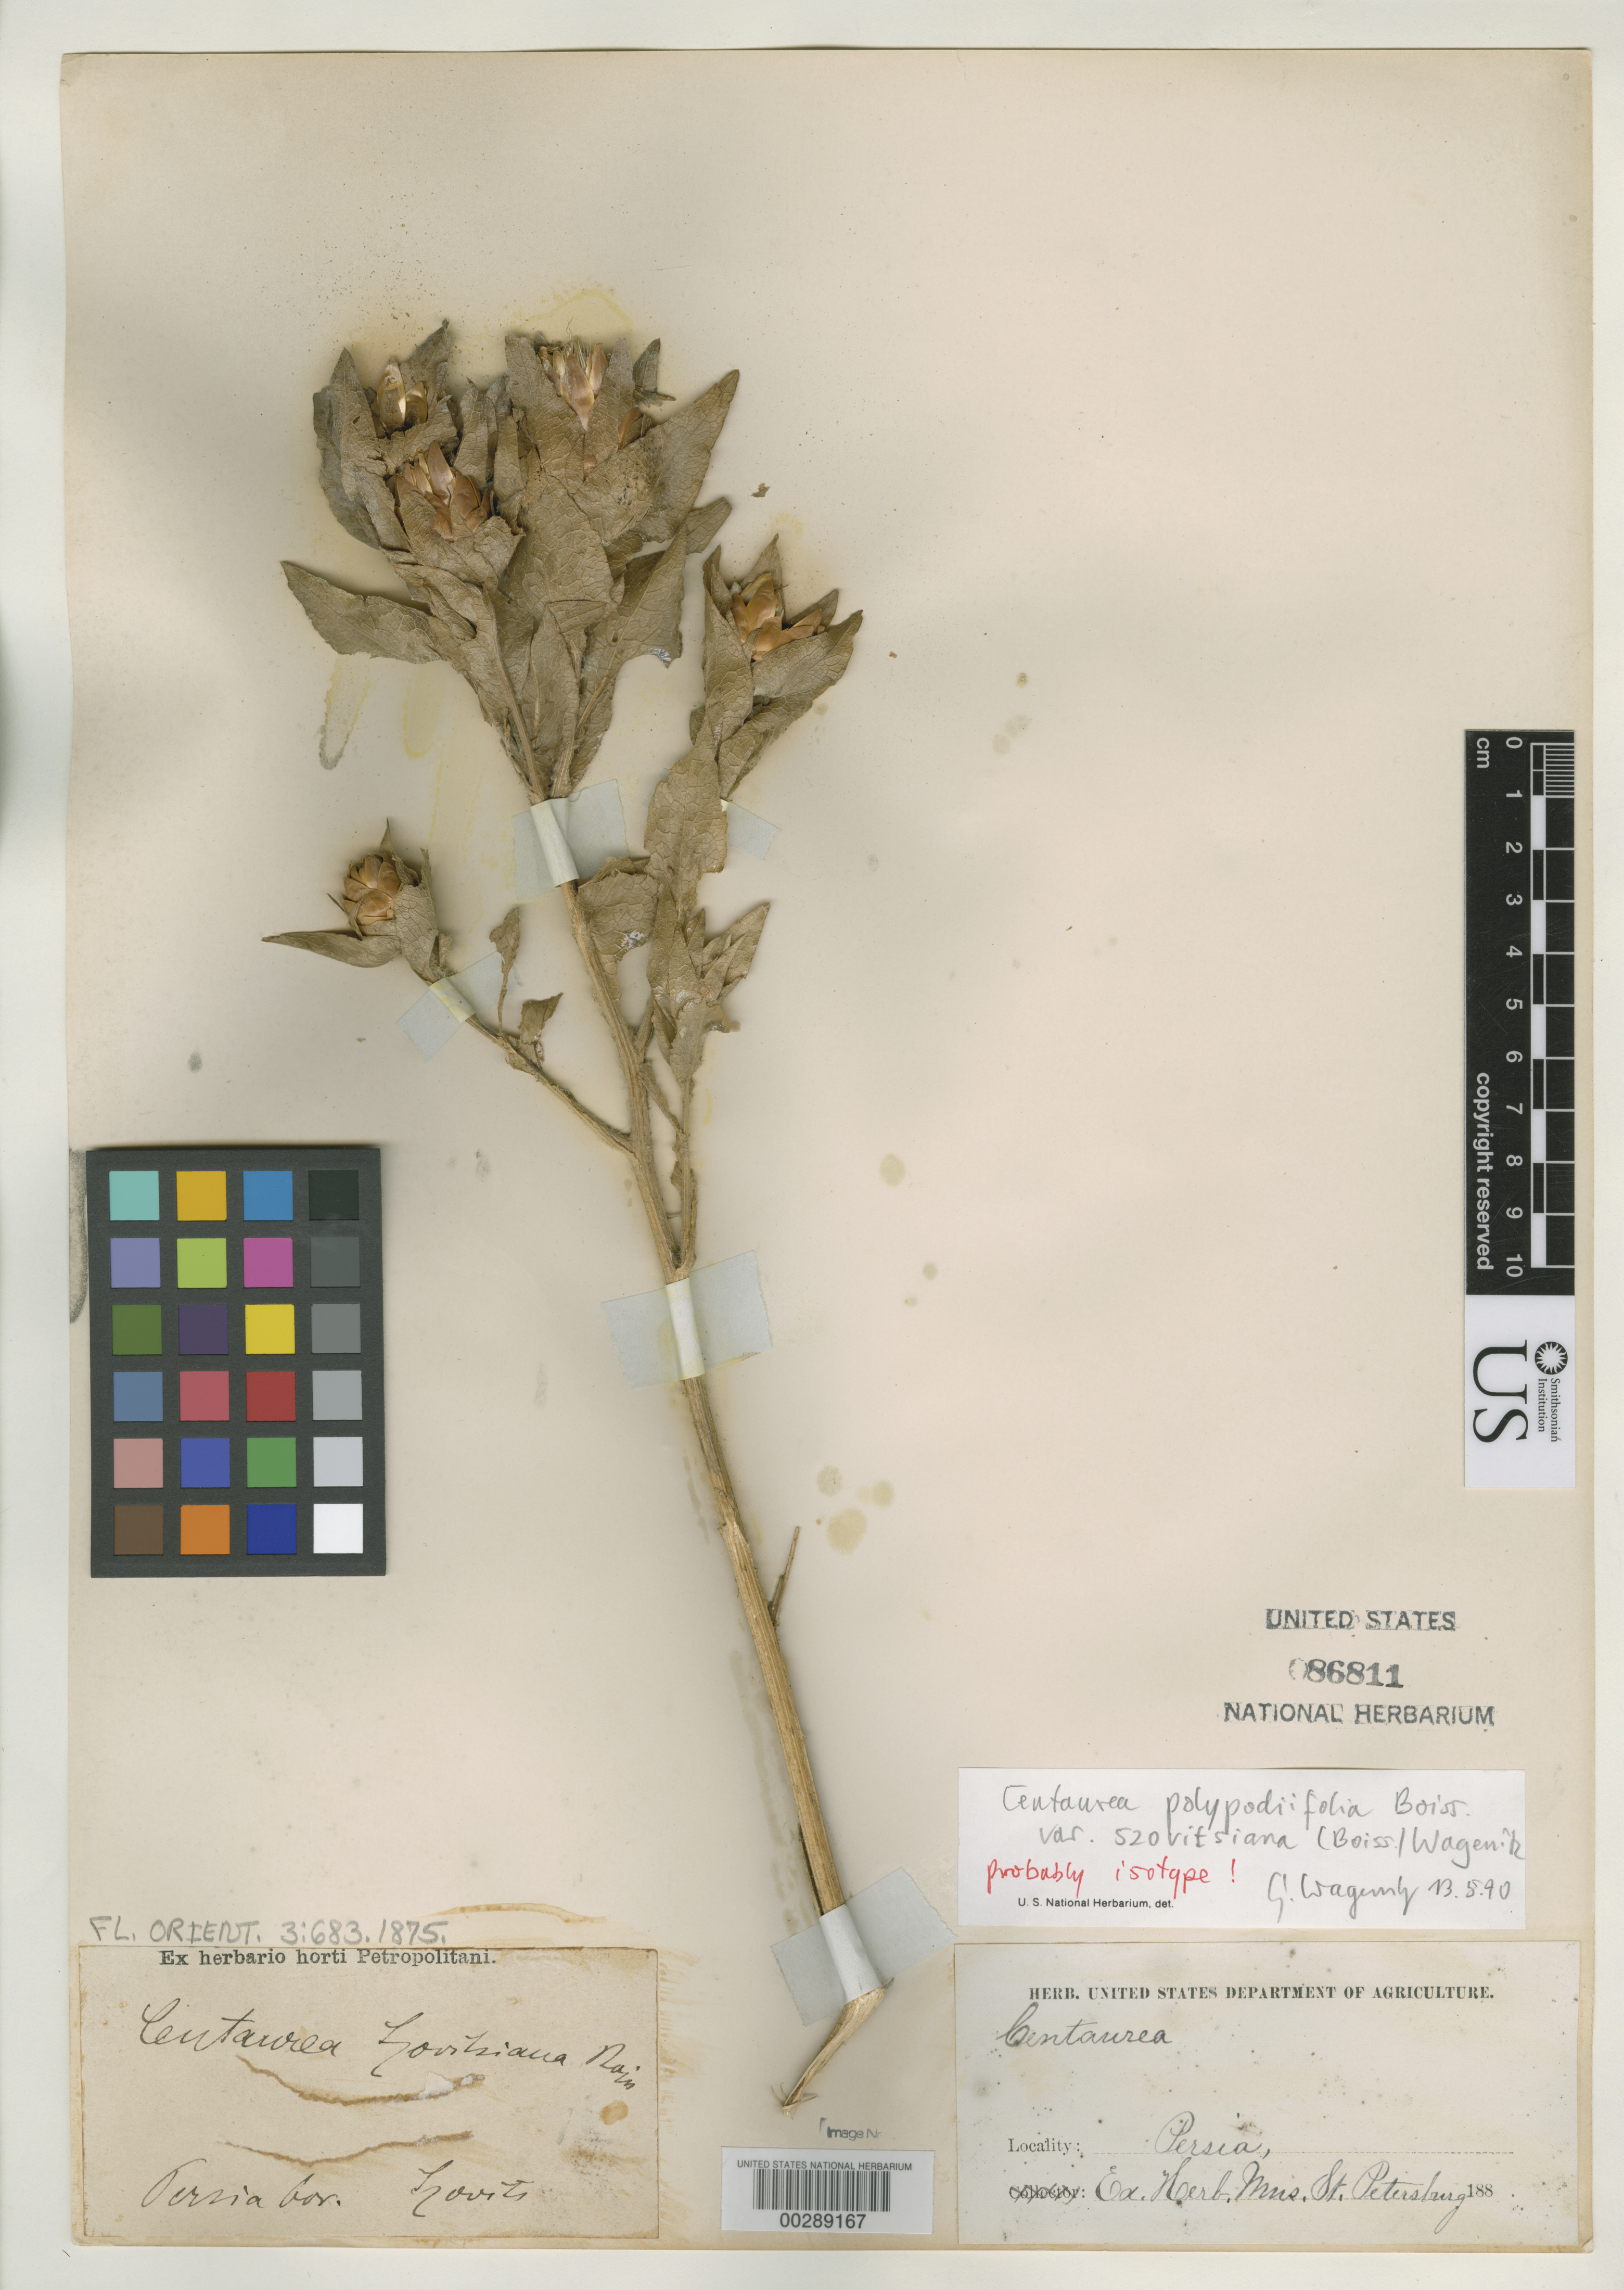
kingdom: Plantae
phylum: Tracheophyta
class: Magnoliopsida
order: Asterales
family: Asteraceae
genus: Centaurea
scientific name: Centaurea szovitsiana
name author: Boiss.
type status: Possible Isotype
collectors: J. Szovits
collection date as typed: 188-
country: Armenia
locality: Persia bor.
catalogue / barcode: US 86811